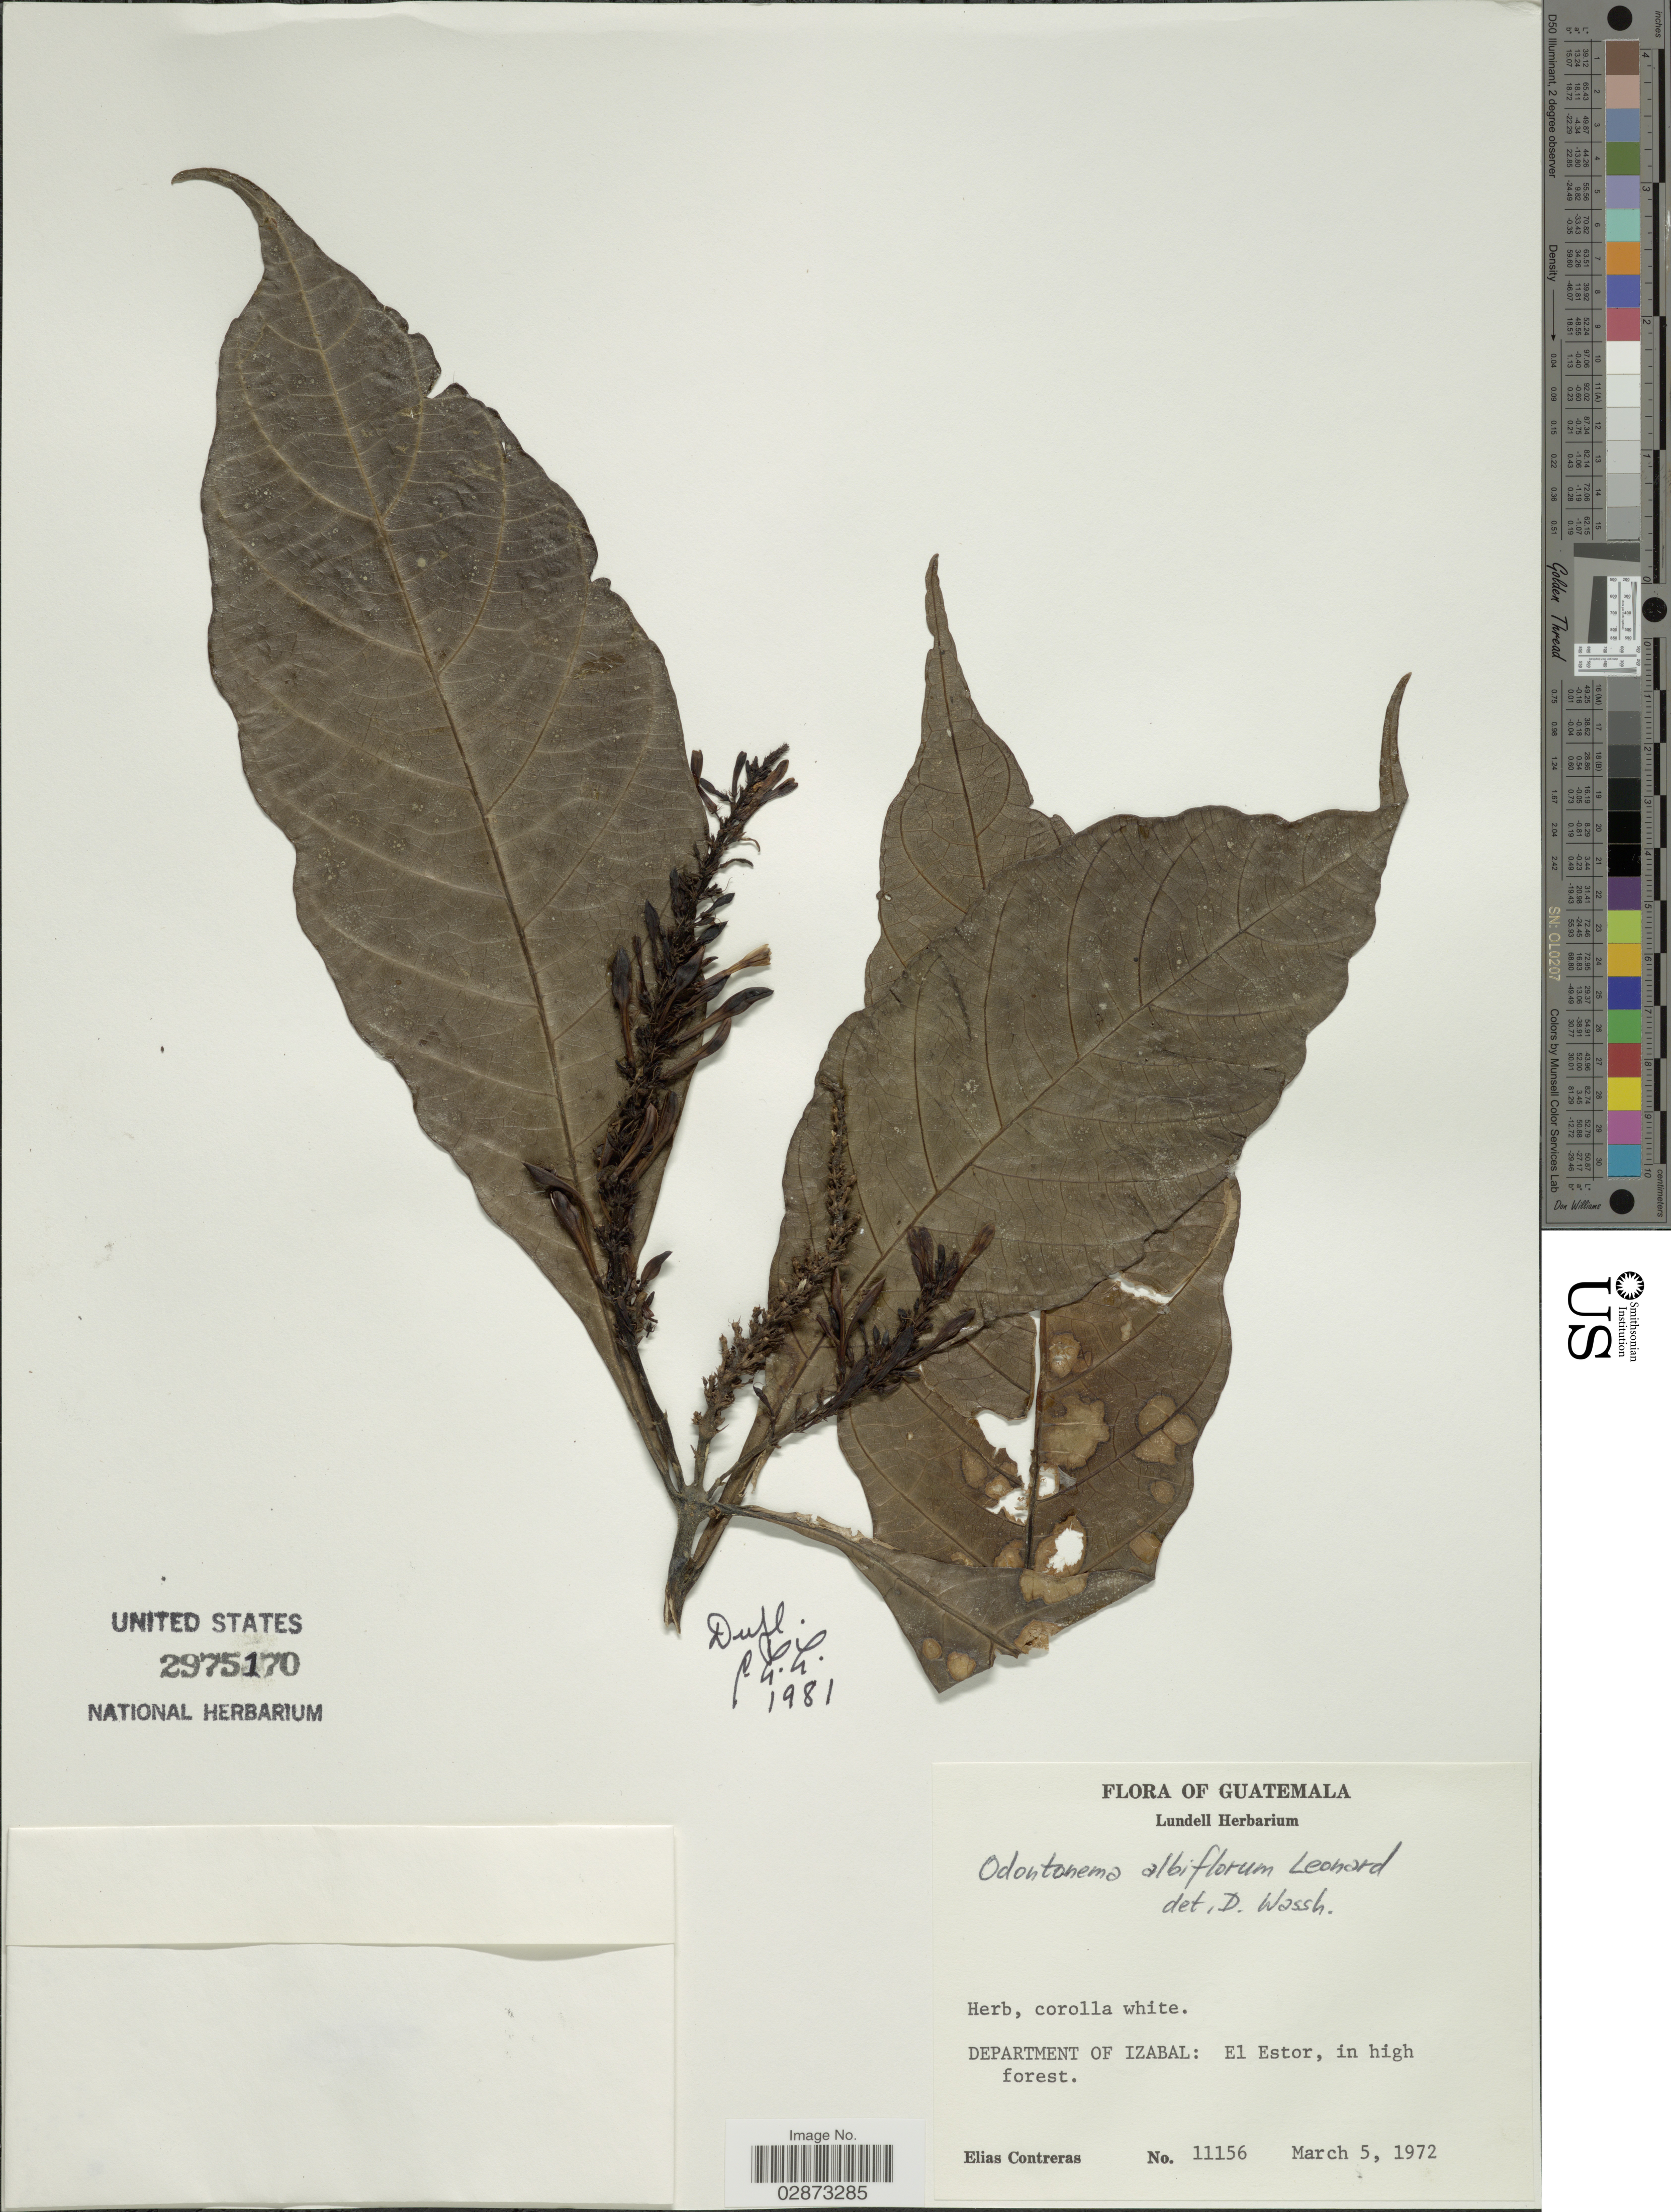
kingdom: Plantae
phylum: Tracheophyta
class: Magnoliopsida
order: Lamiales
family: Acanthaceae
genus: Odontonema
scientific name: Odontonema albiflorum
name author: Leonard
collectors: E. Contreras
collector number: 11156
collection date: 1972-03-05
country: Guatemala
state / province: Izabal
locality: Department of Izabal: El Estor.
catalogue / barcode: US 2975170